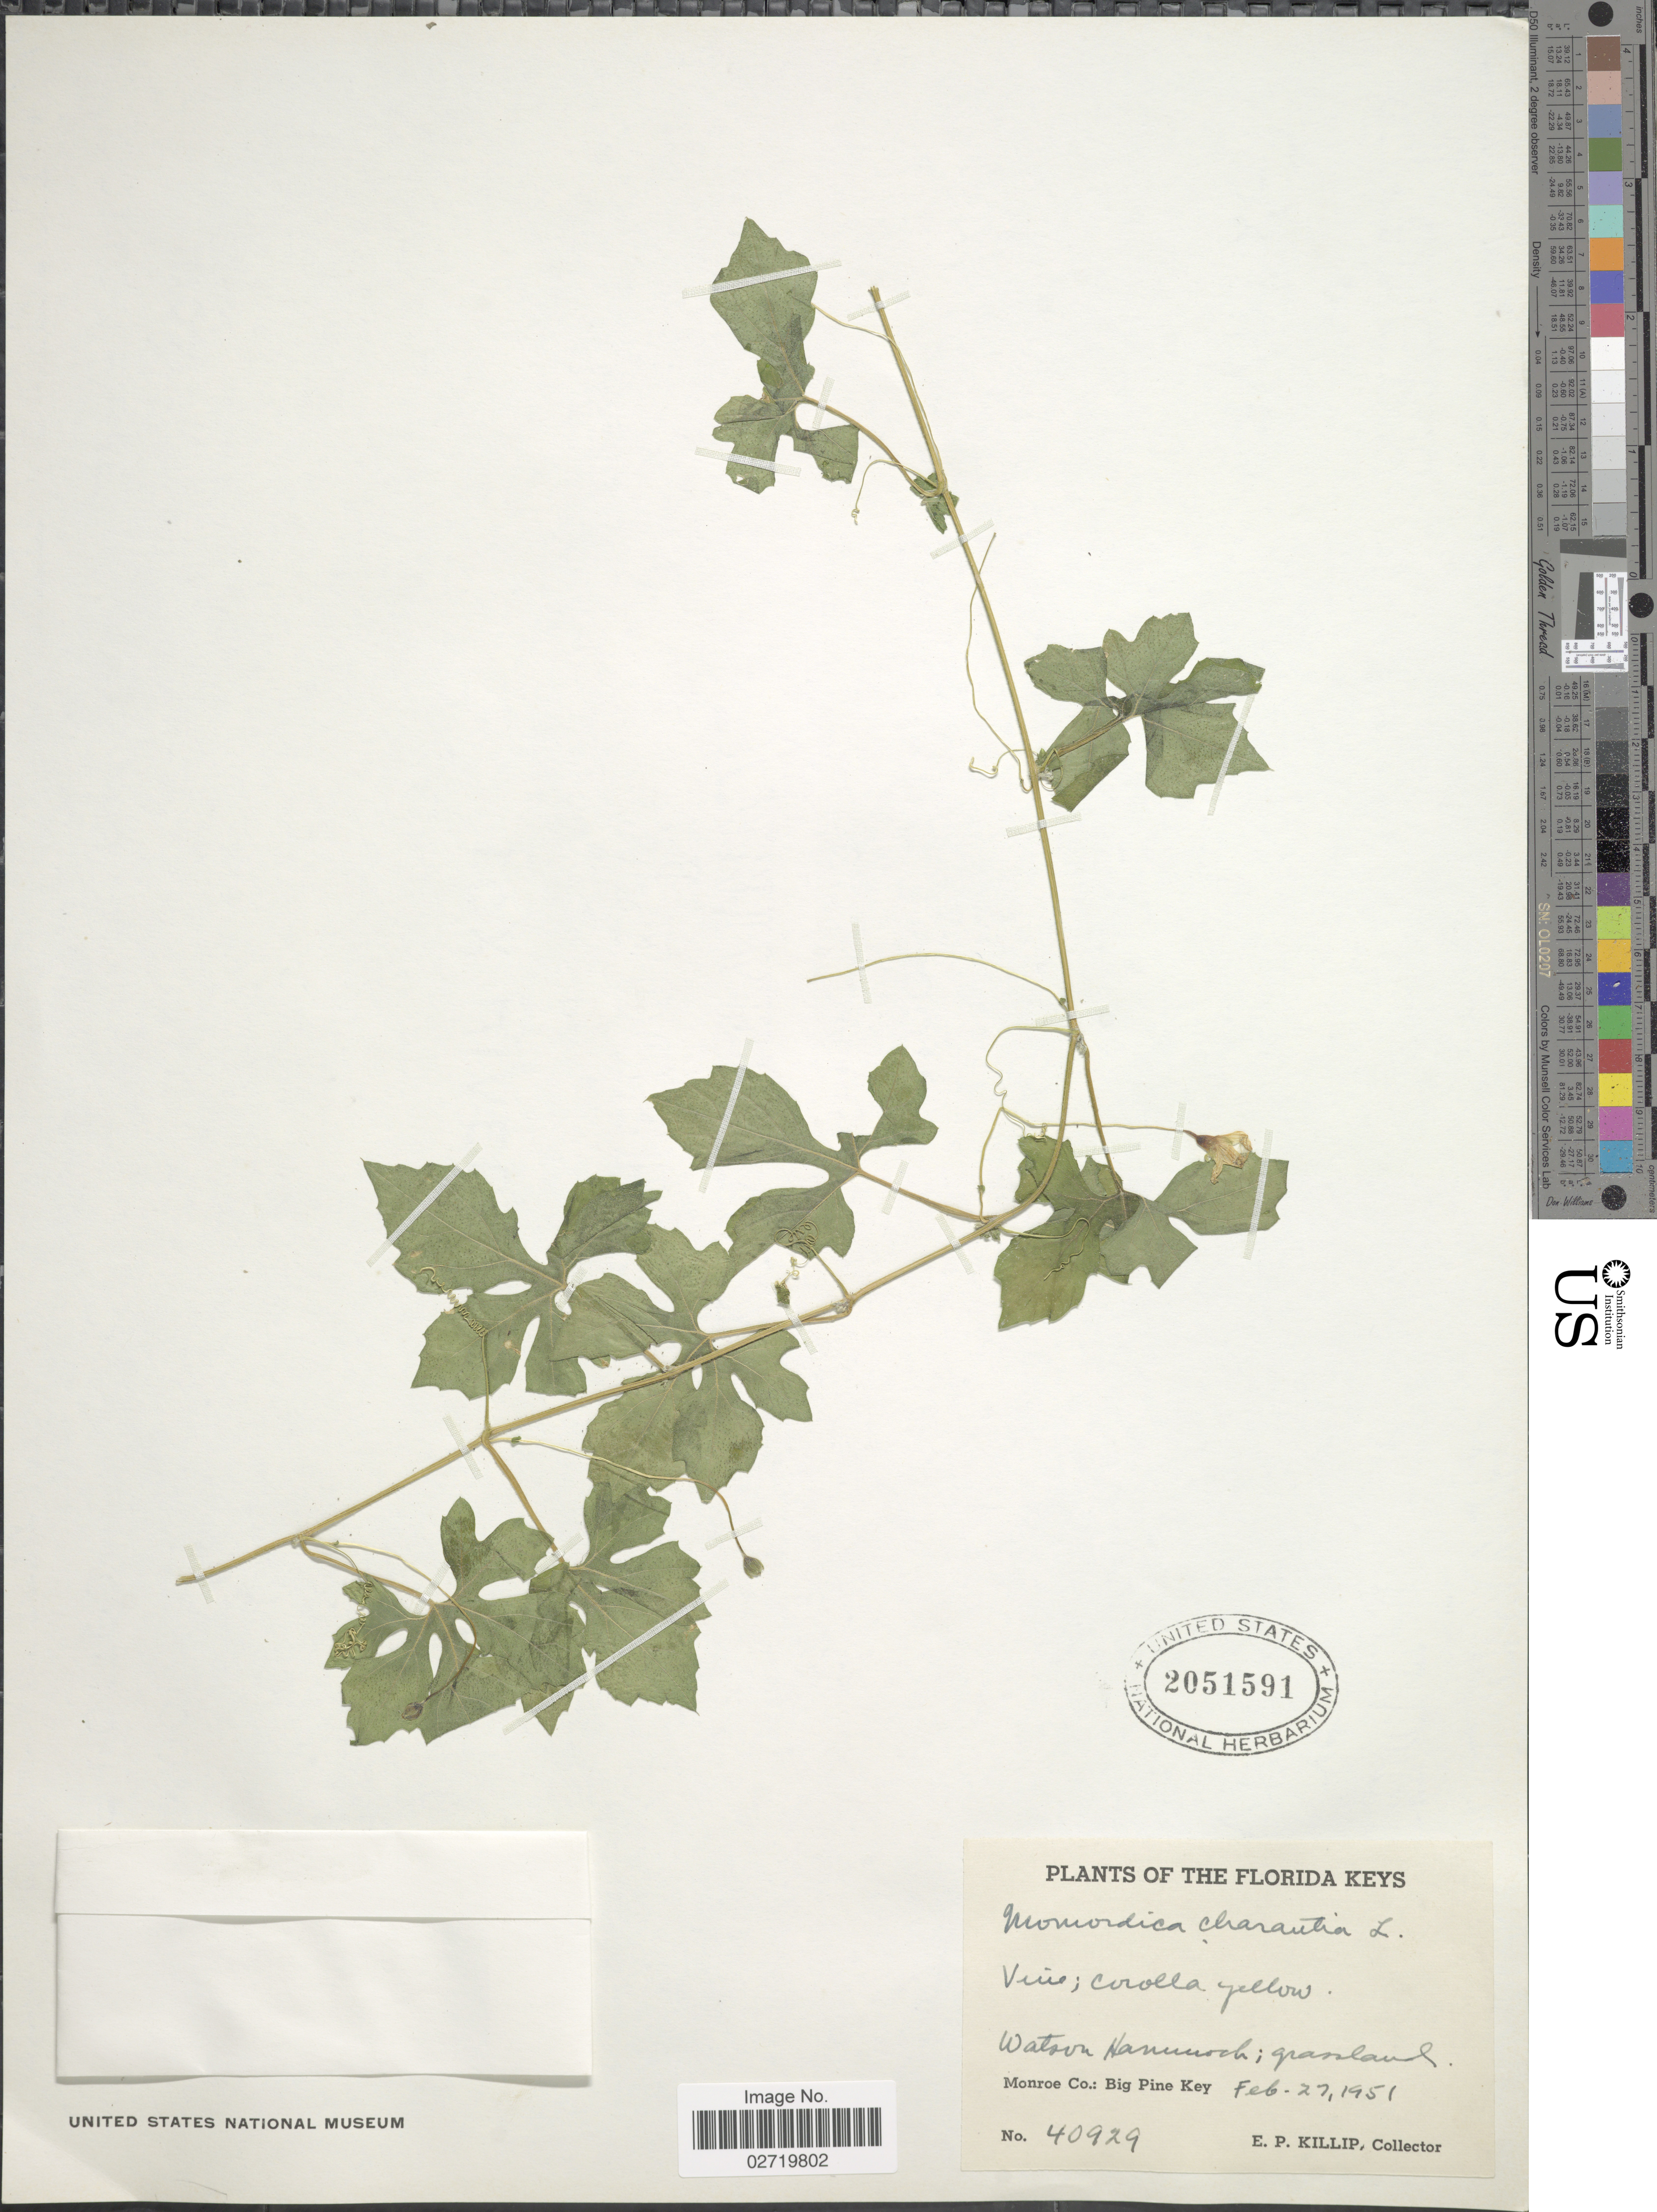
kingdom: Plantae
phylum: Tracheophyta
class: Magnoliopsida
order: Cucurbitales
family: Cucurbitaceae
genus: Momordica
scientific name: Momordica charantia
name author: L.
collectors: E. P. Killip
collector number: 40929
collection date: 1951-02-27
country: United States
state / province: Florida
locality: Florida Keys. Watson Hammock. Monroe Co.: Big Pine Key.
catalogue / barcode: US 2051591